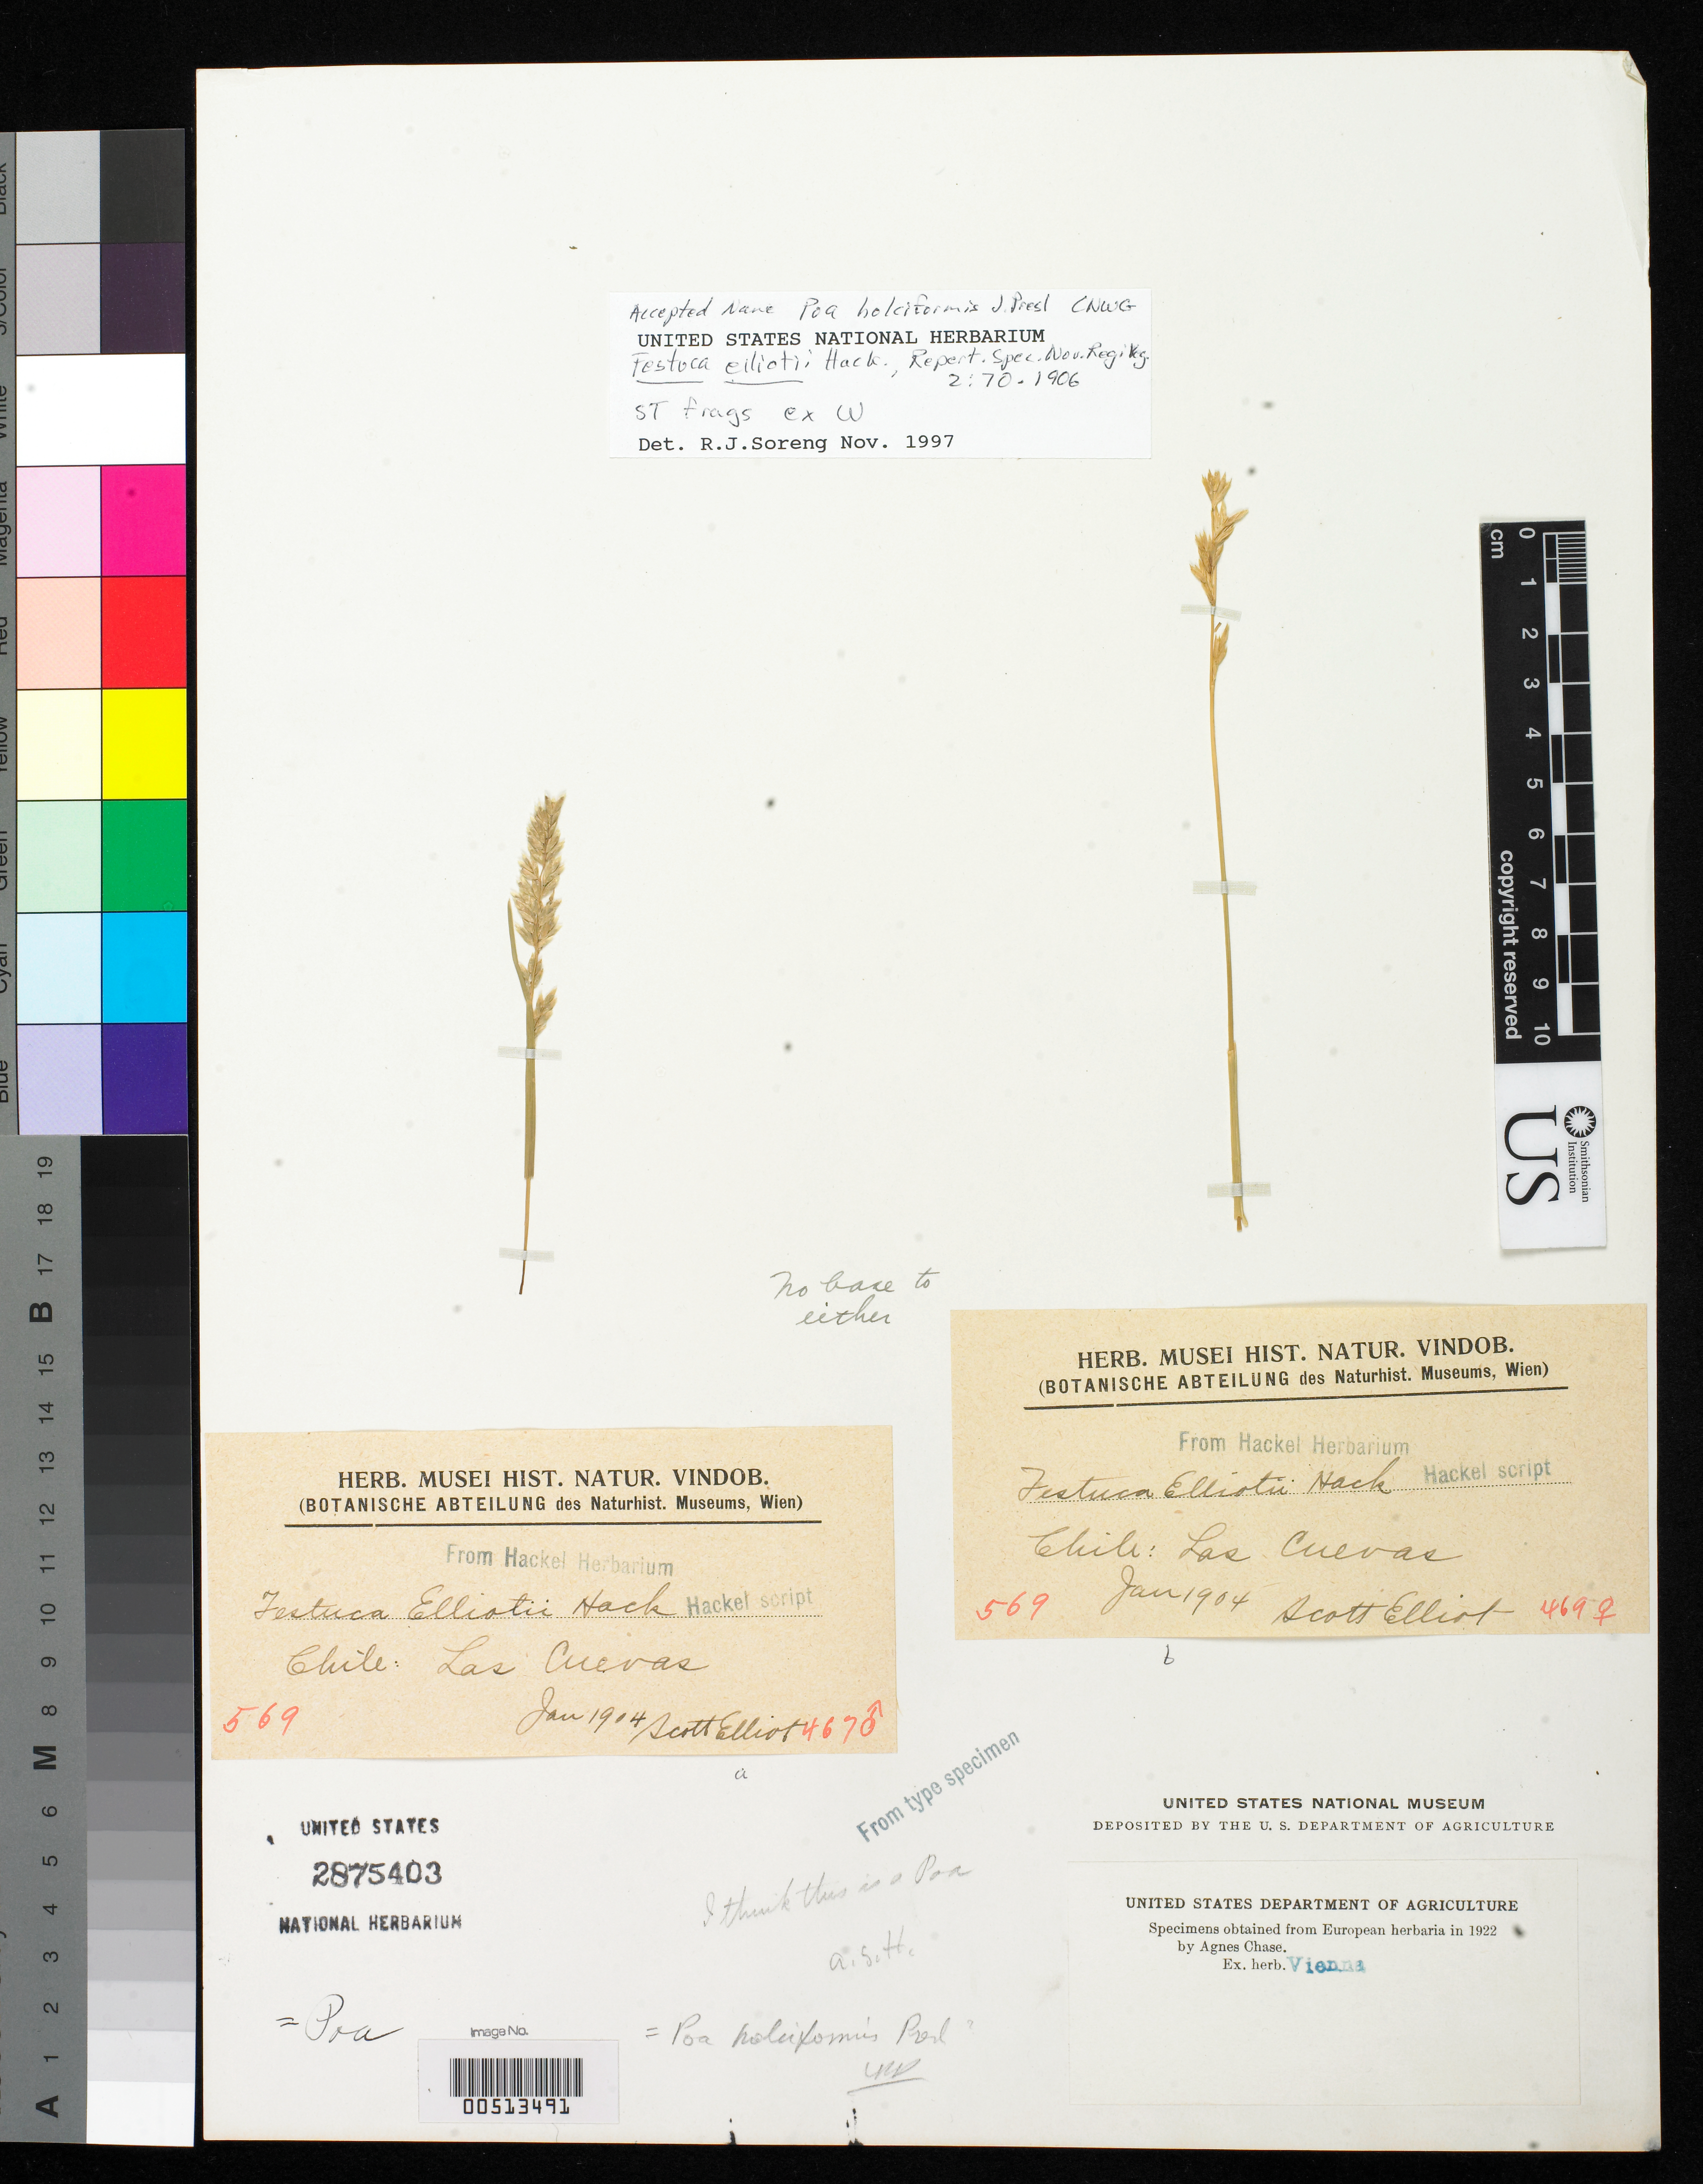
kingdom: Plantae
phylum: Tracheophyta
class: Liliopsida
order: Poales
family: Poaceae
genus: Festuca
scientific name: Festuca elliotii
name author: Hack.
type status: Type Fragment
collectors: S. Elliott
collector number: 569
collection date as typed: Jan 1904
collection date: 1904-01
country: Chile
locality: Las Cuevas.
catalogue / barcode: US 2875403